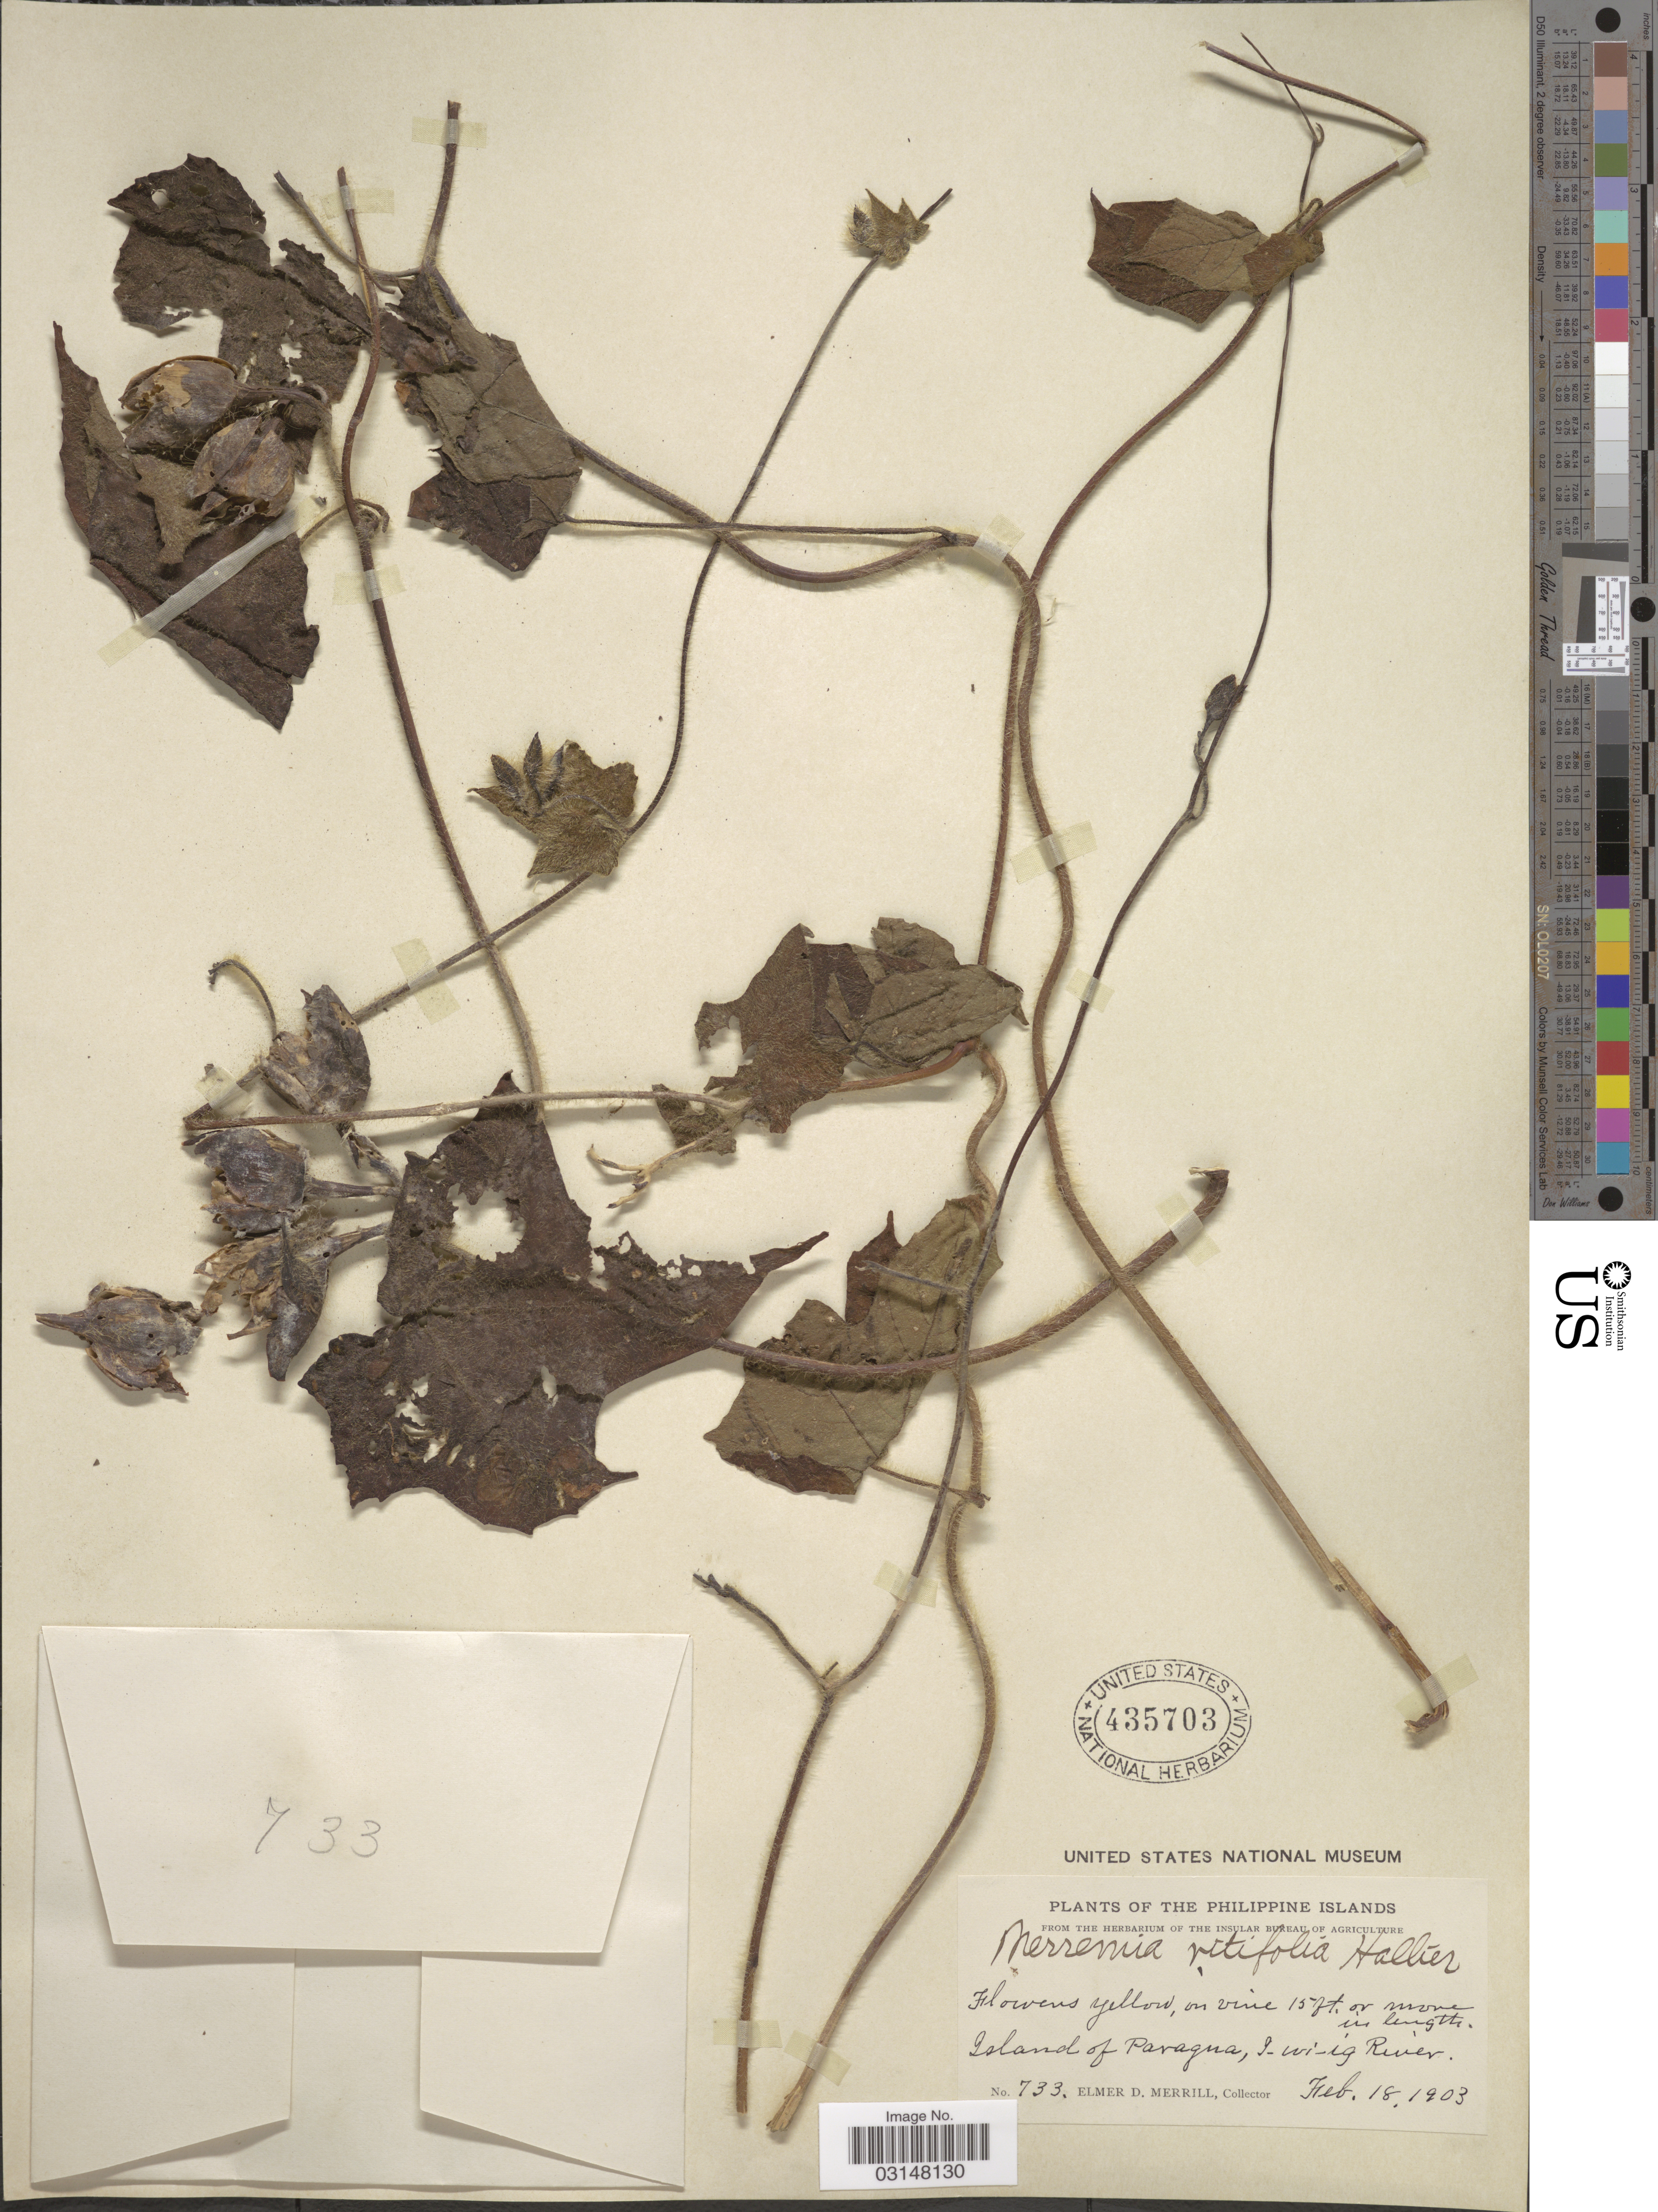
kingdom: Plantae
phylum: Tracheophyta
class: Magnoliopsida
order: Solanales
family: Convolvulaceae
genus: Distimake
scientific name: Distimake vitifolius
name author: (Burm. f.) Pisuttimarn & Petrongari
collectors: E. D. Merrill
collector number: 733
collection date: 1903-02-18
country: Philippines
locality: Island of Paragua, I-wi-ig River.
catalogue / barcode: US 435703